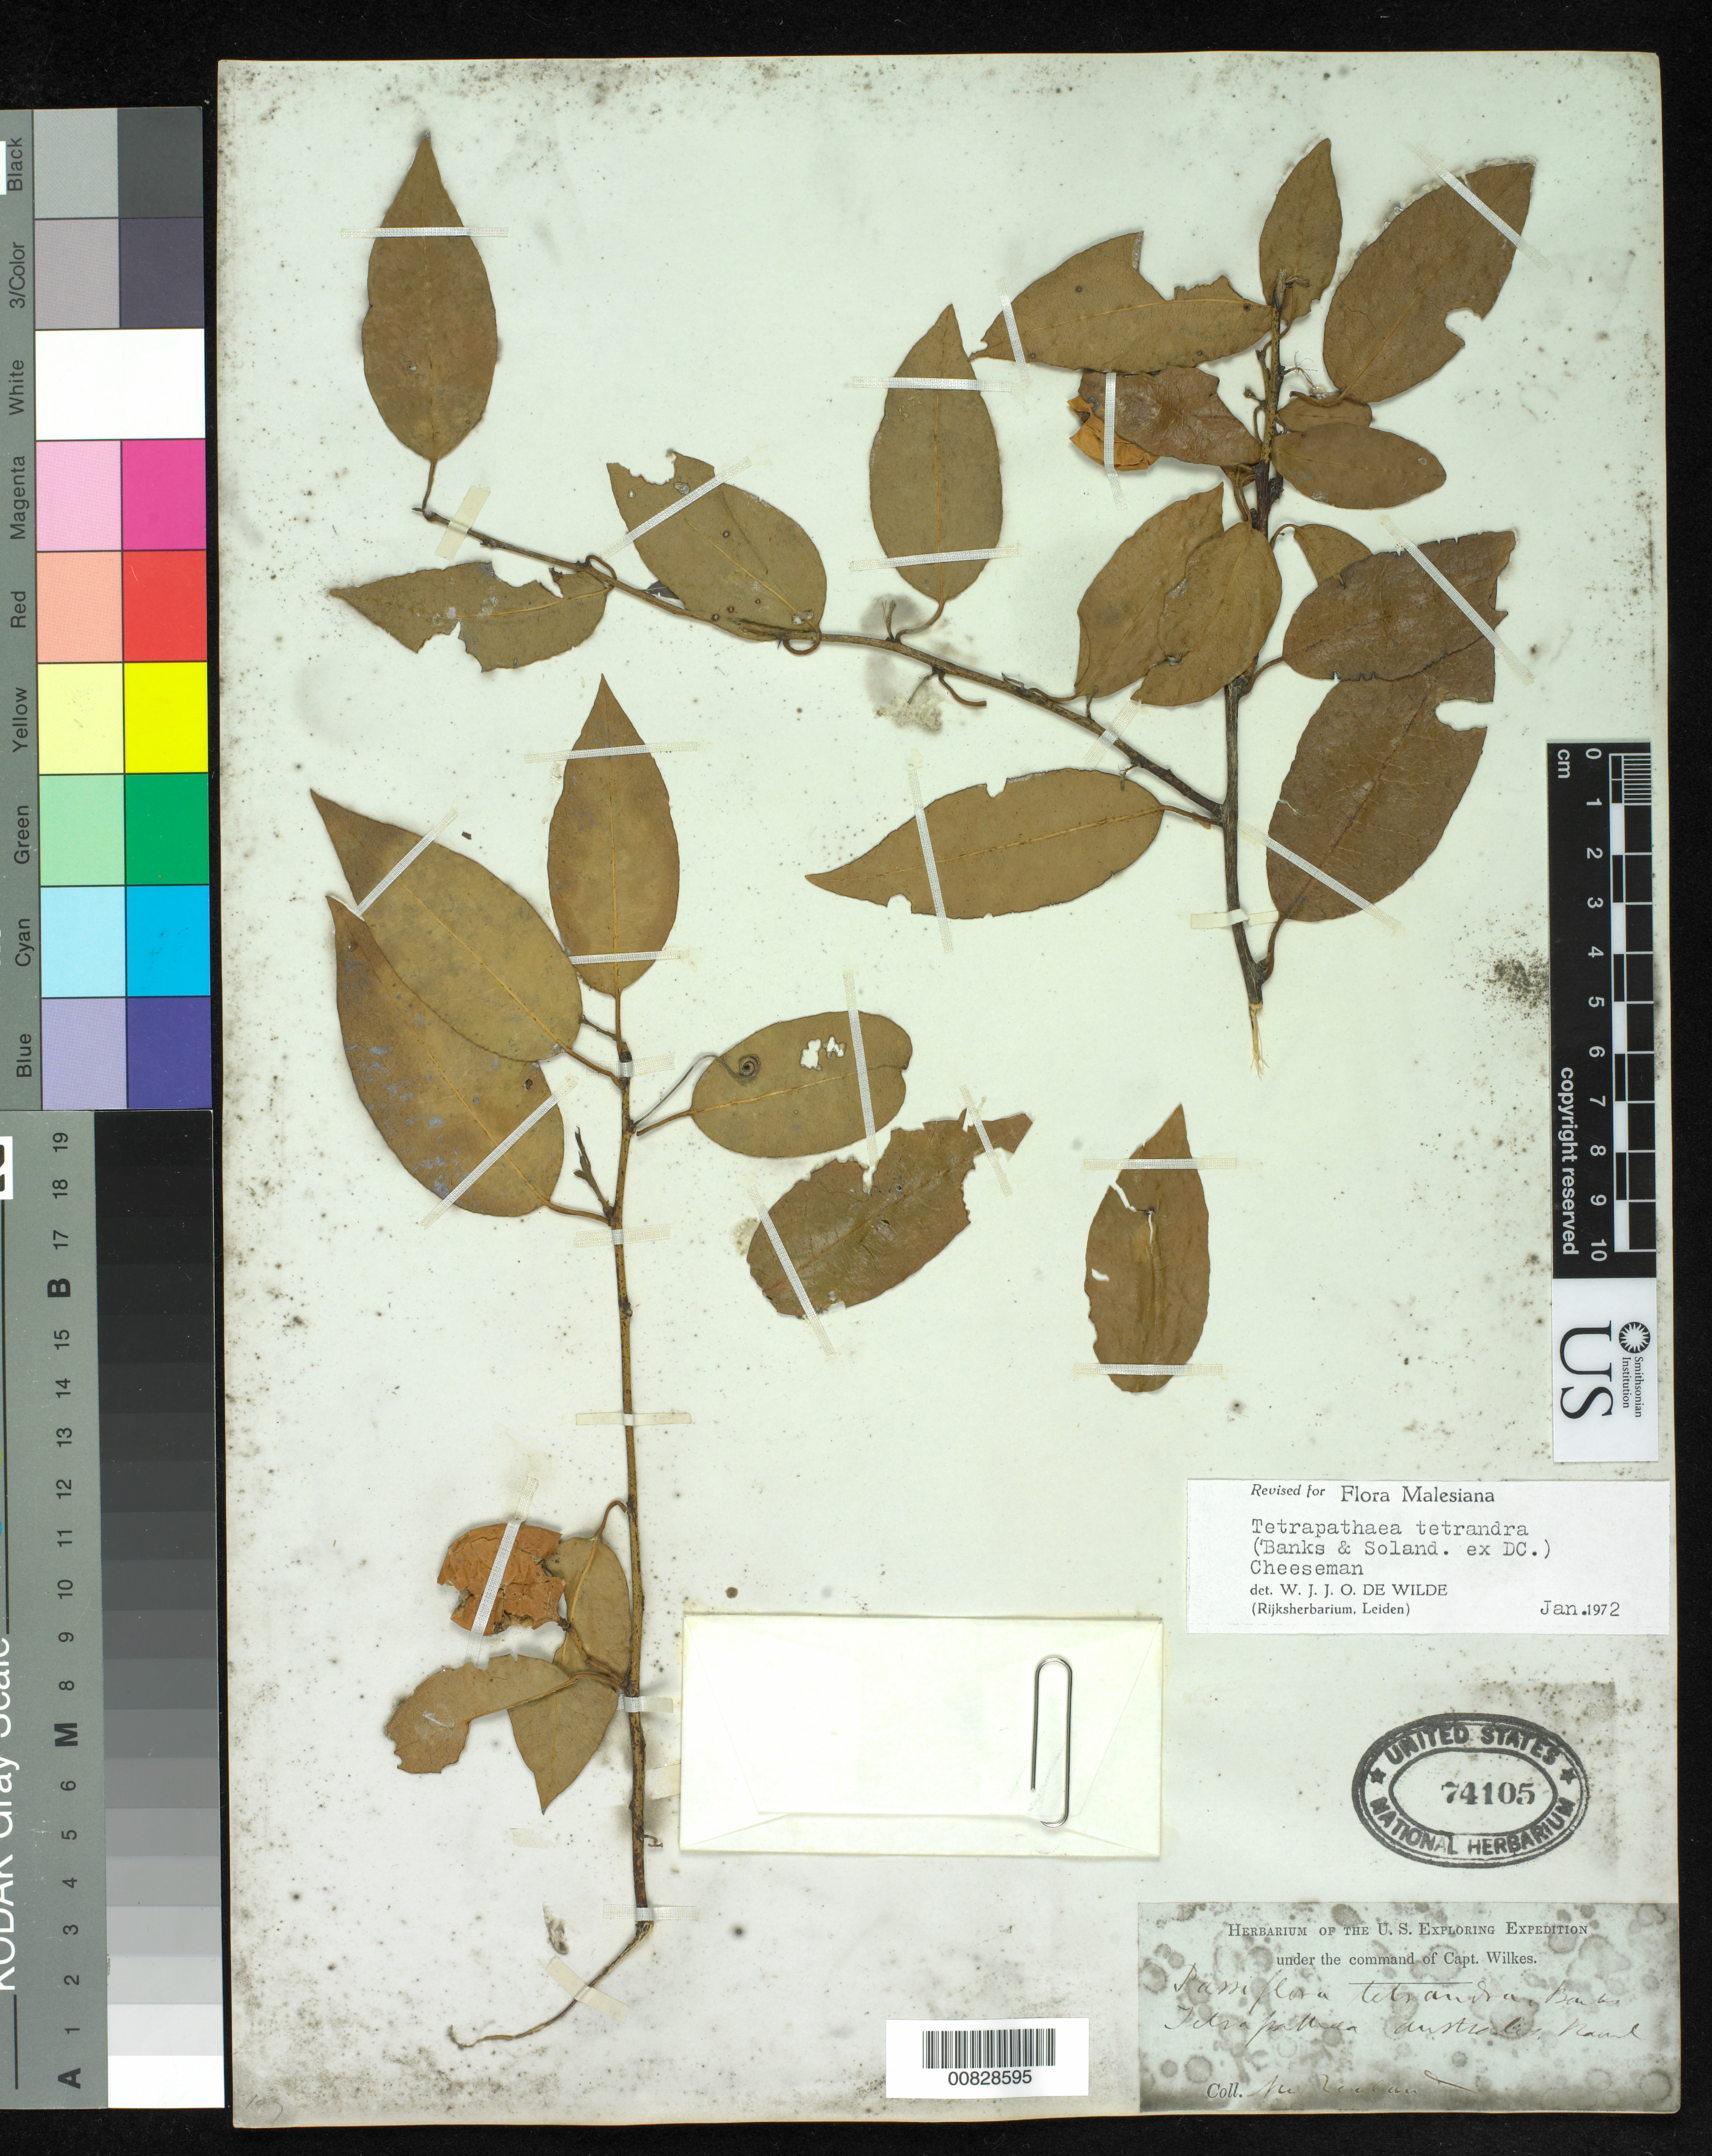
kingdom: Plantae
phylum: Tracheophyta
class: Magnoliopsida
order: Malpighiales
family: Passifloraceae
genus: Passiflora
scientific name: Passiflora tetrandra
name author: Banks & Sol. in DC.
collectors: Wilkes Explor. Exped.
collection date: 1838/1842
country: New Zealand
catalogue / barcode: US 74105